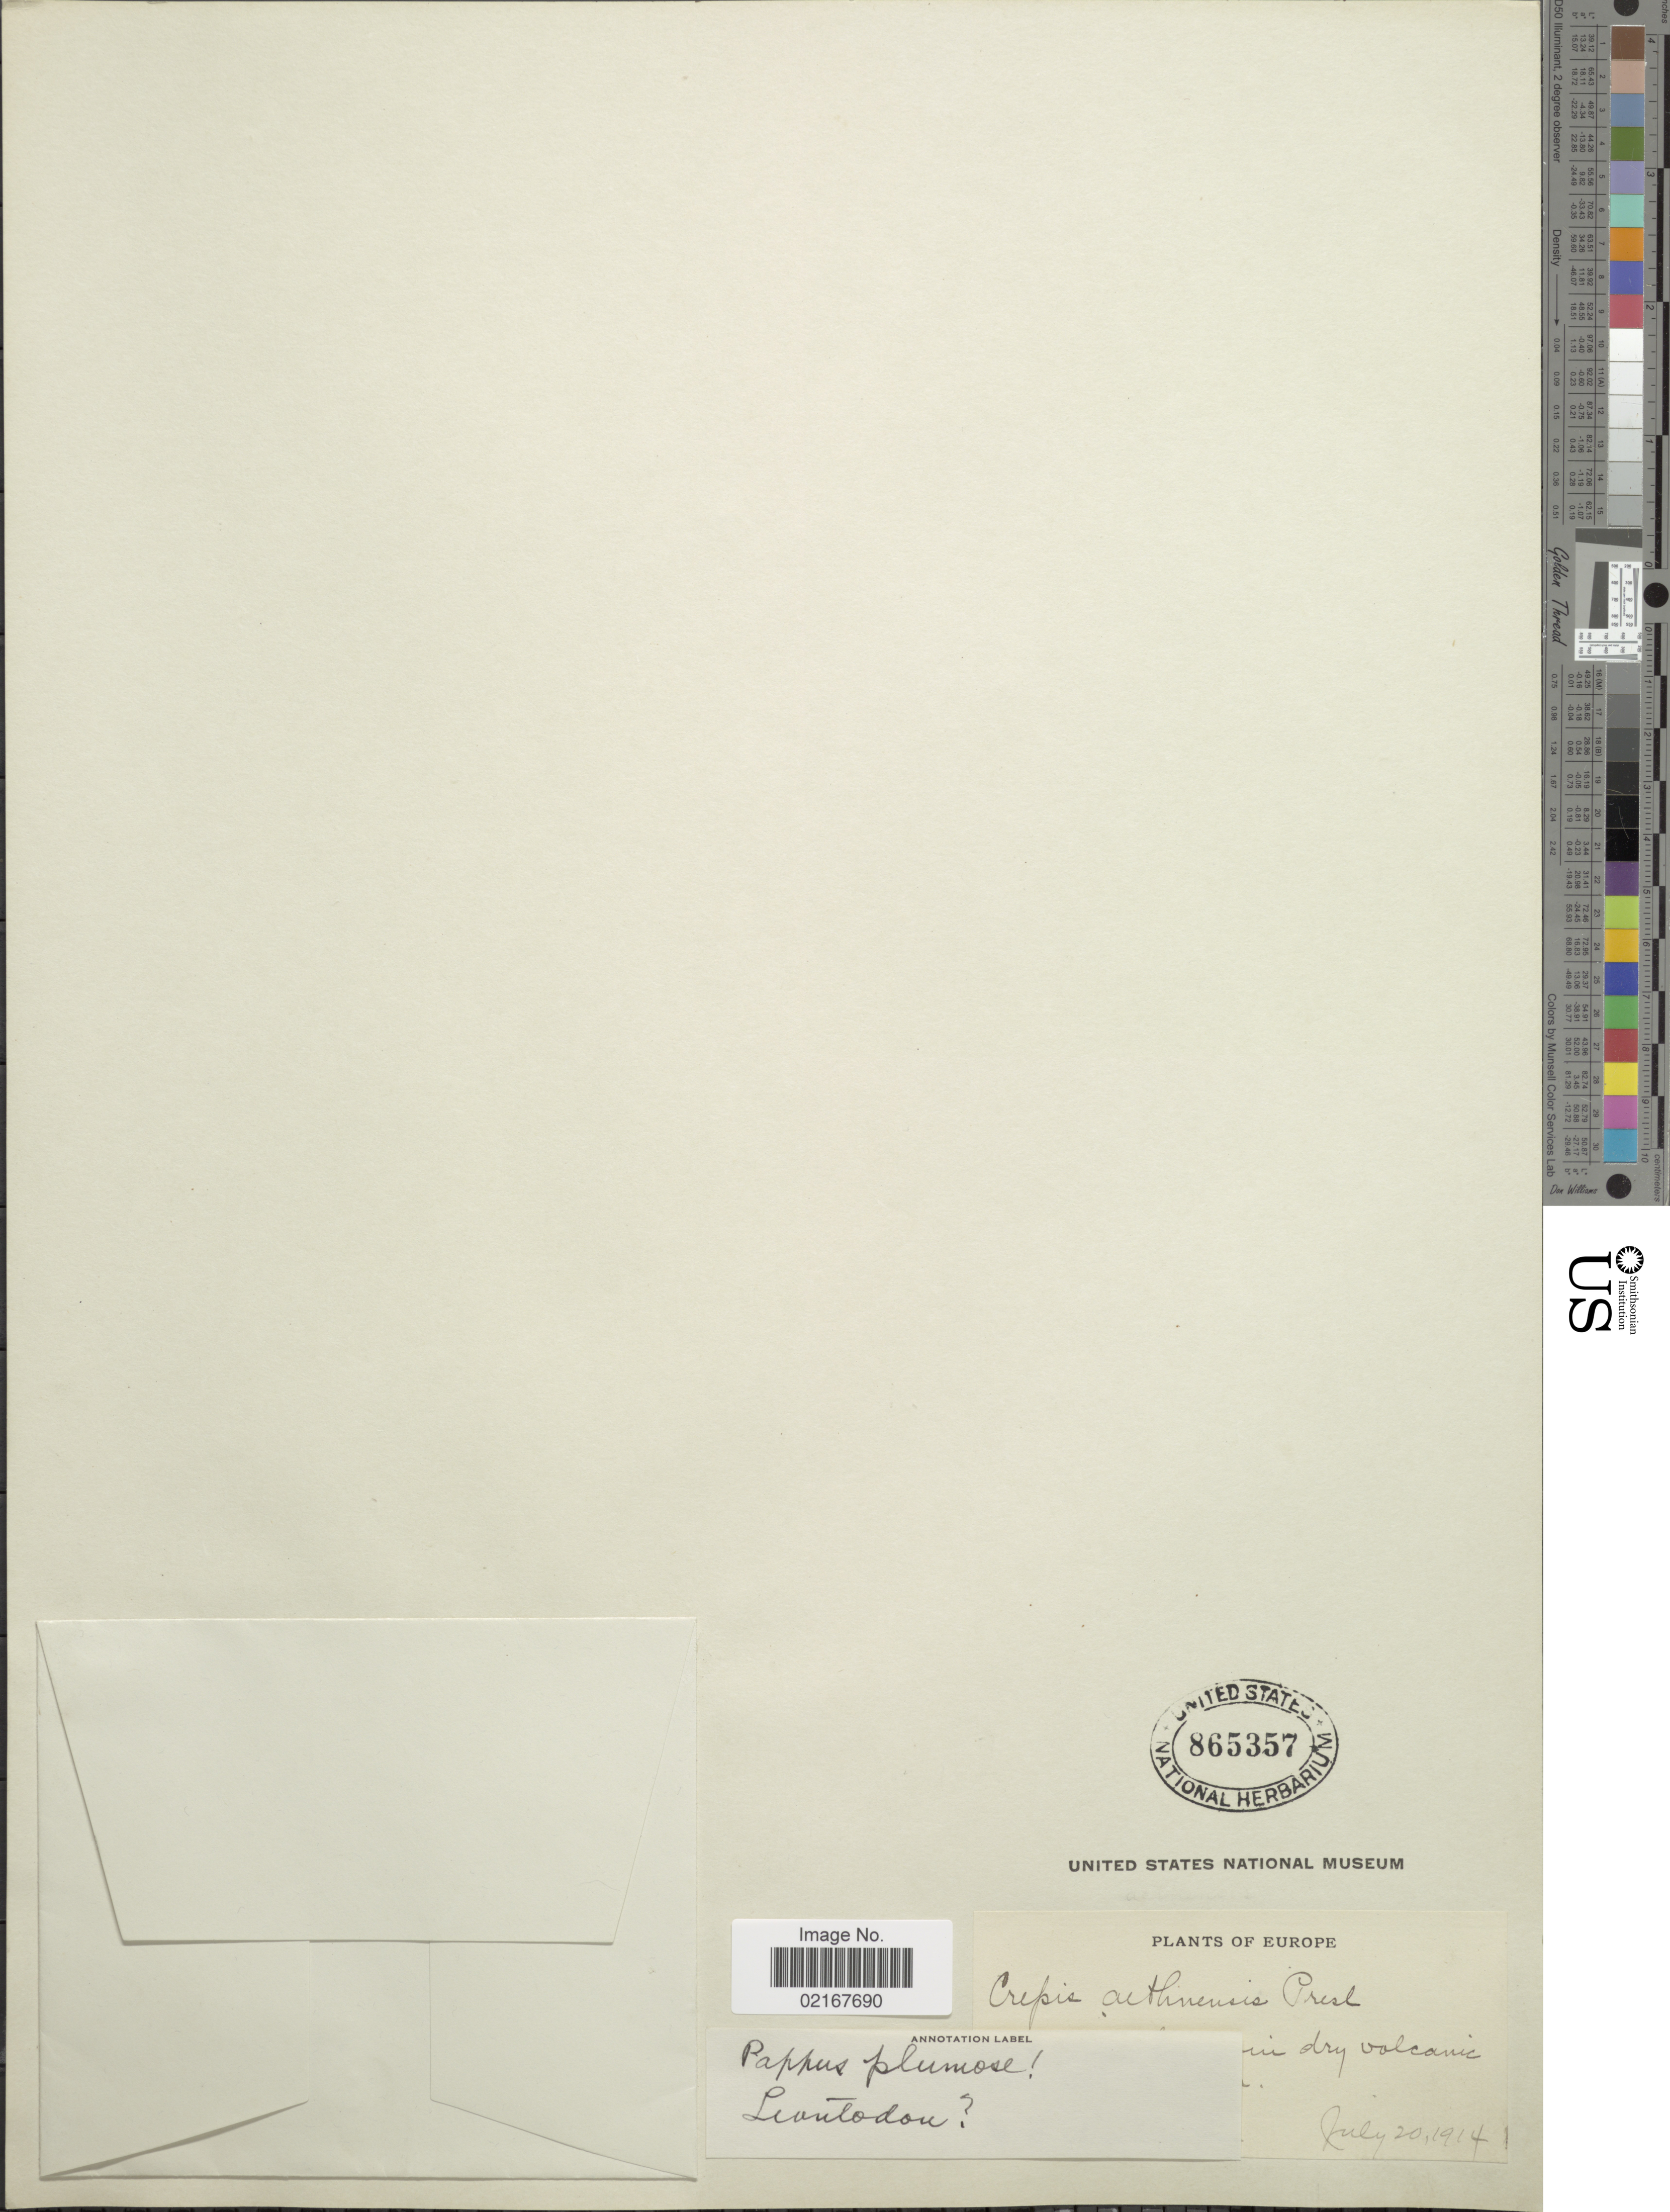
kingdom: Plantae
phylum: Tracheophyta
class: Magnoliopsida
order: Asterales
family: Asteraceae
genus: Leontodon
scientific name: Leontodon sp.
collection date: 1914-07-20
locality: Europe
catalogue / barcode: US 865357